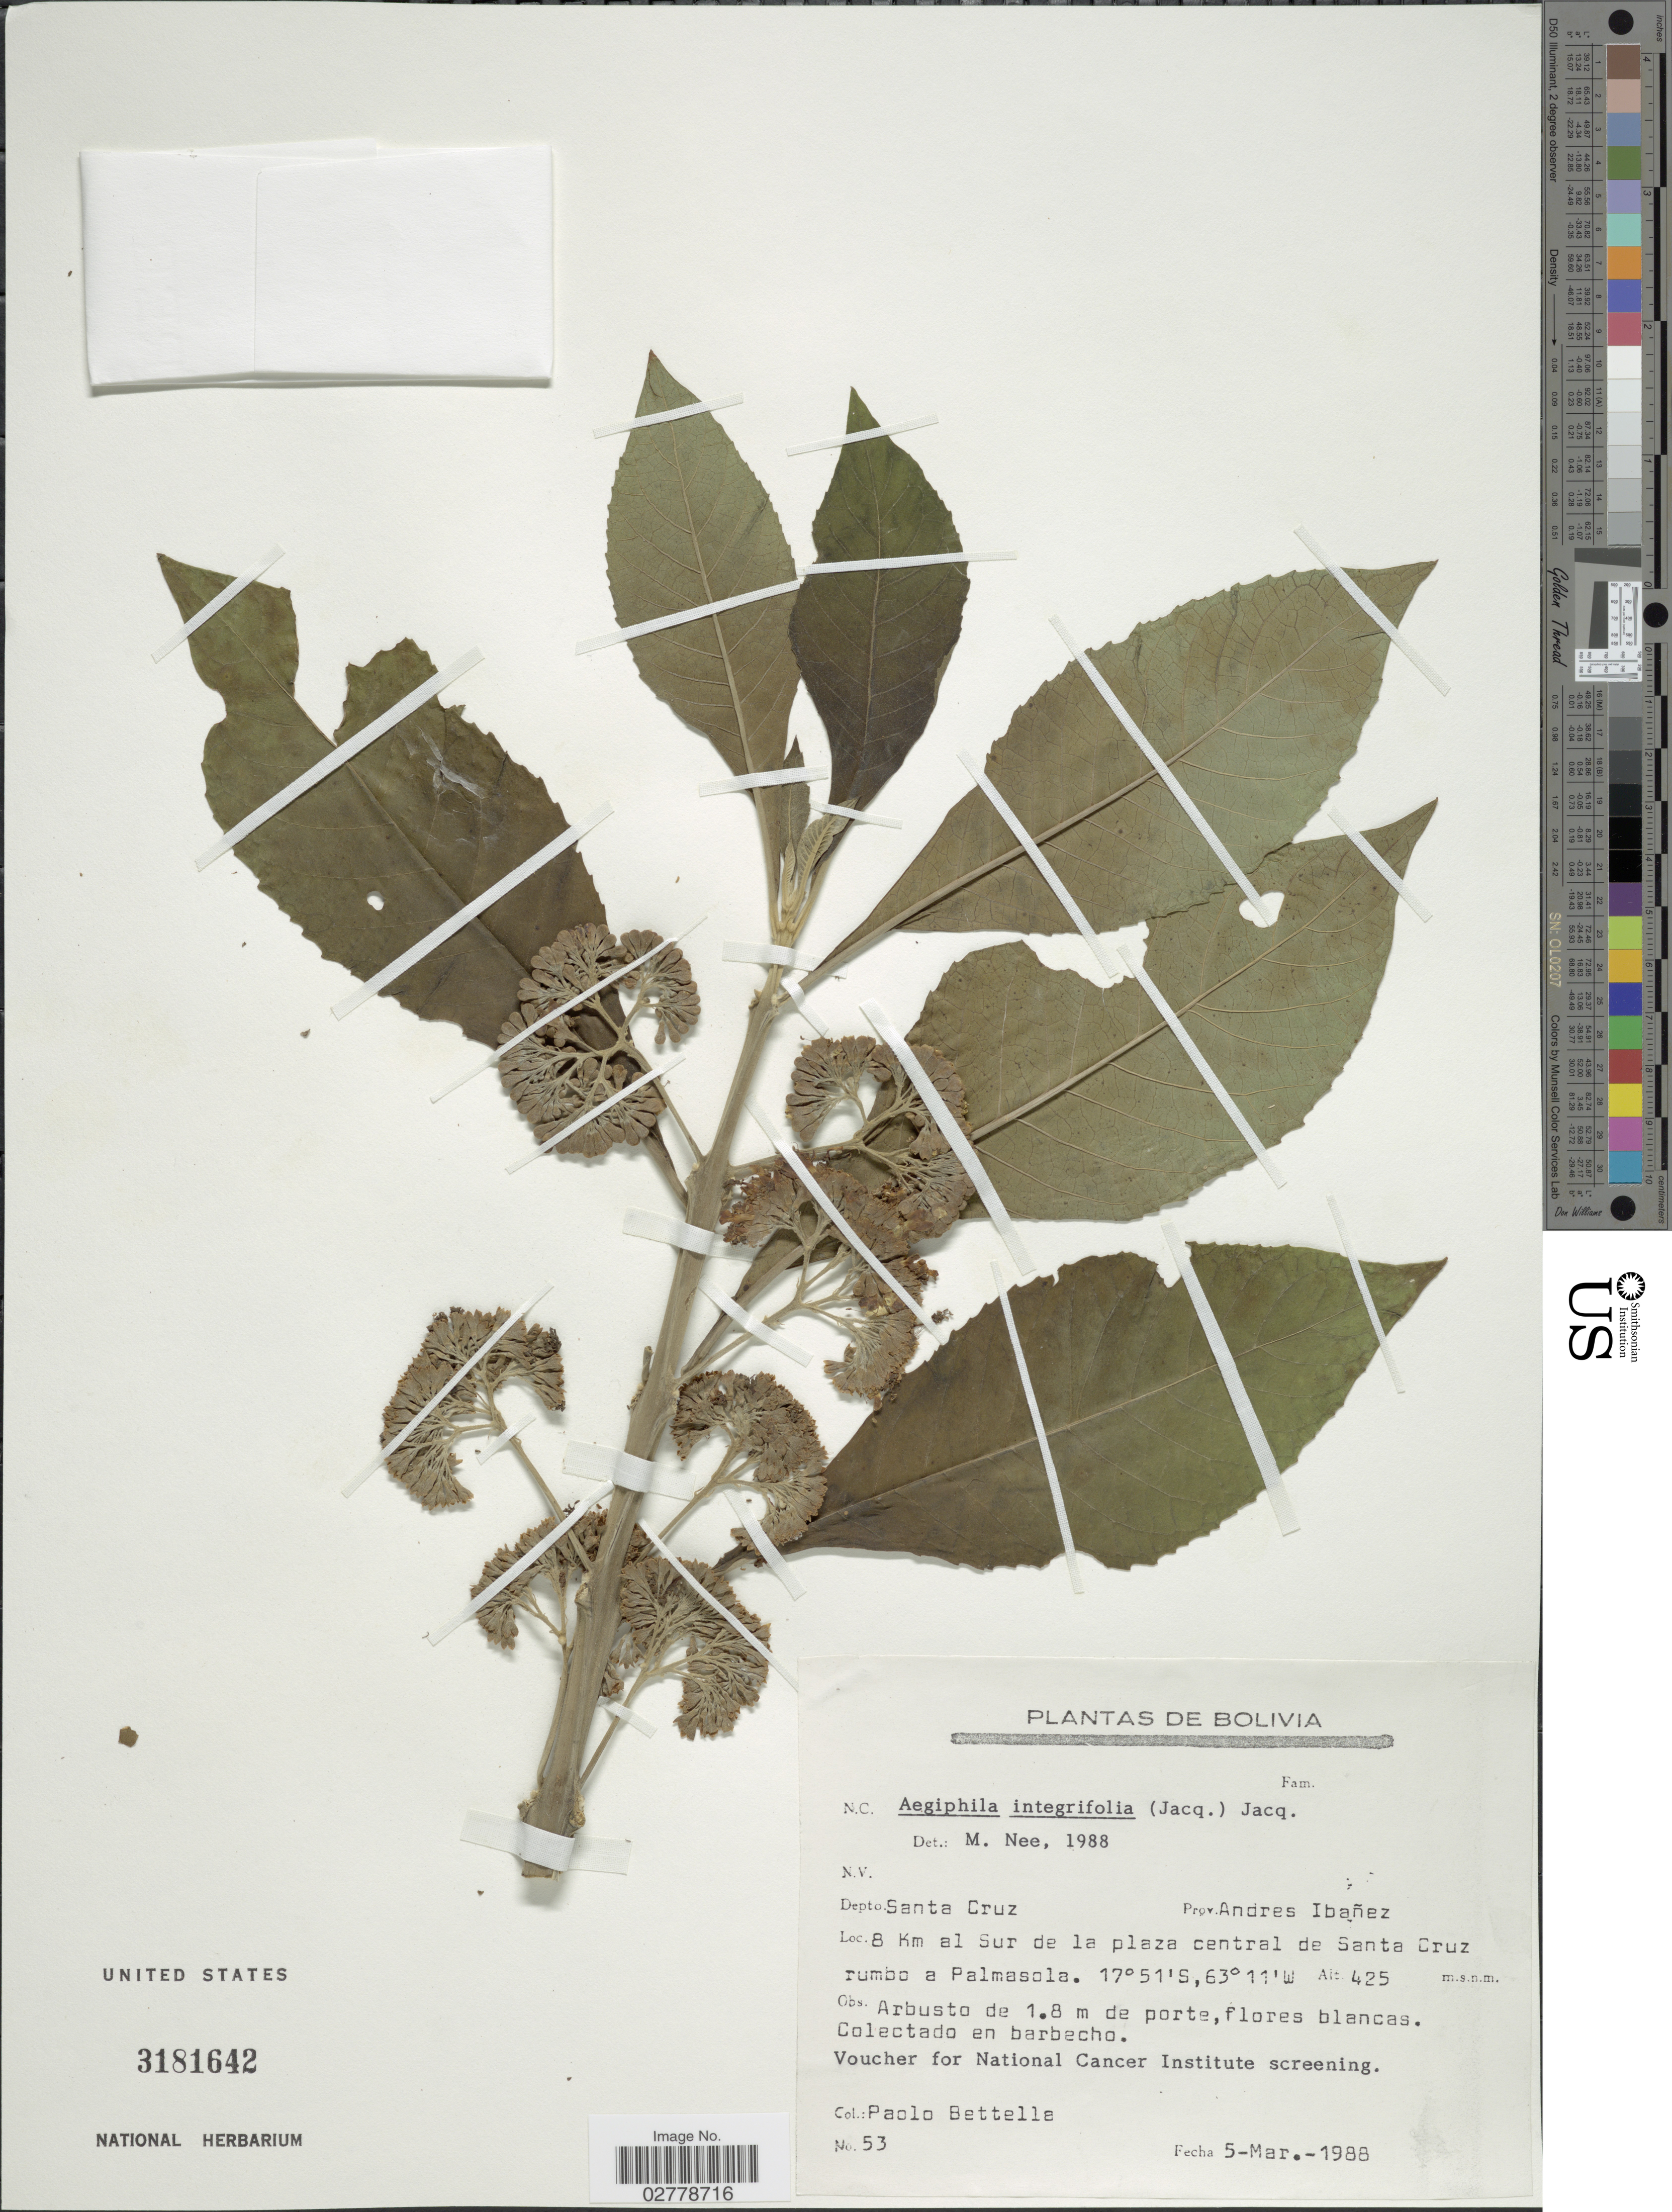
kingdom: Plantae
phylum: Tracheophyta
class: Magnoliopsida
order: Lamiales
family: Lamiaceae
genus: Aegiphila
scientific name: Aegiphila integrifolia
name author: (Jacq.) B.D. Jacks.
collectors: P. Bettella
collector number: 53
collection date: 1988-03-05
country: Bolivia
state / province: Santa Cruz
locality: Dept. Santa Cruz. Prov. Andres Ibañez. 8 Km al Sur de la plaza central de Santa Cruz rumbo a Palmasola.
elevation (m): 425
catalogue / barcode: US 3181642